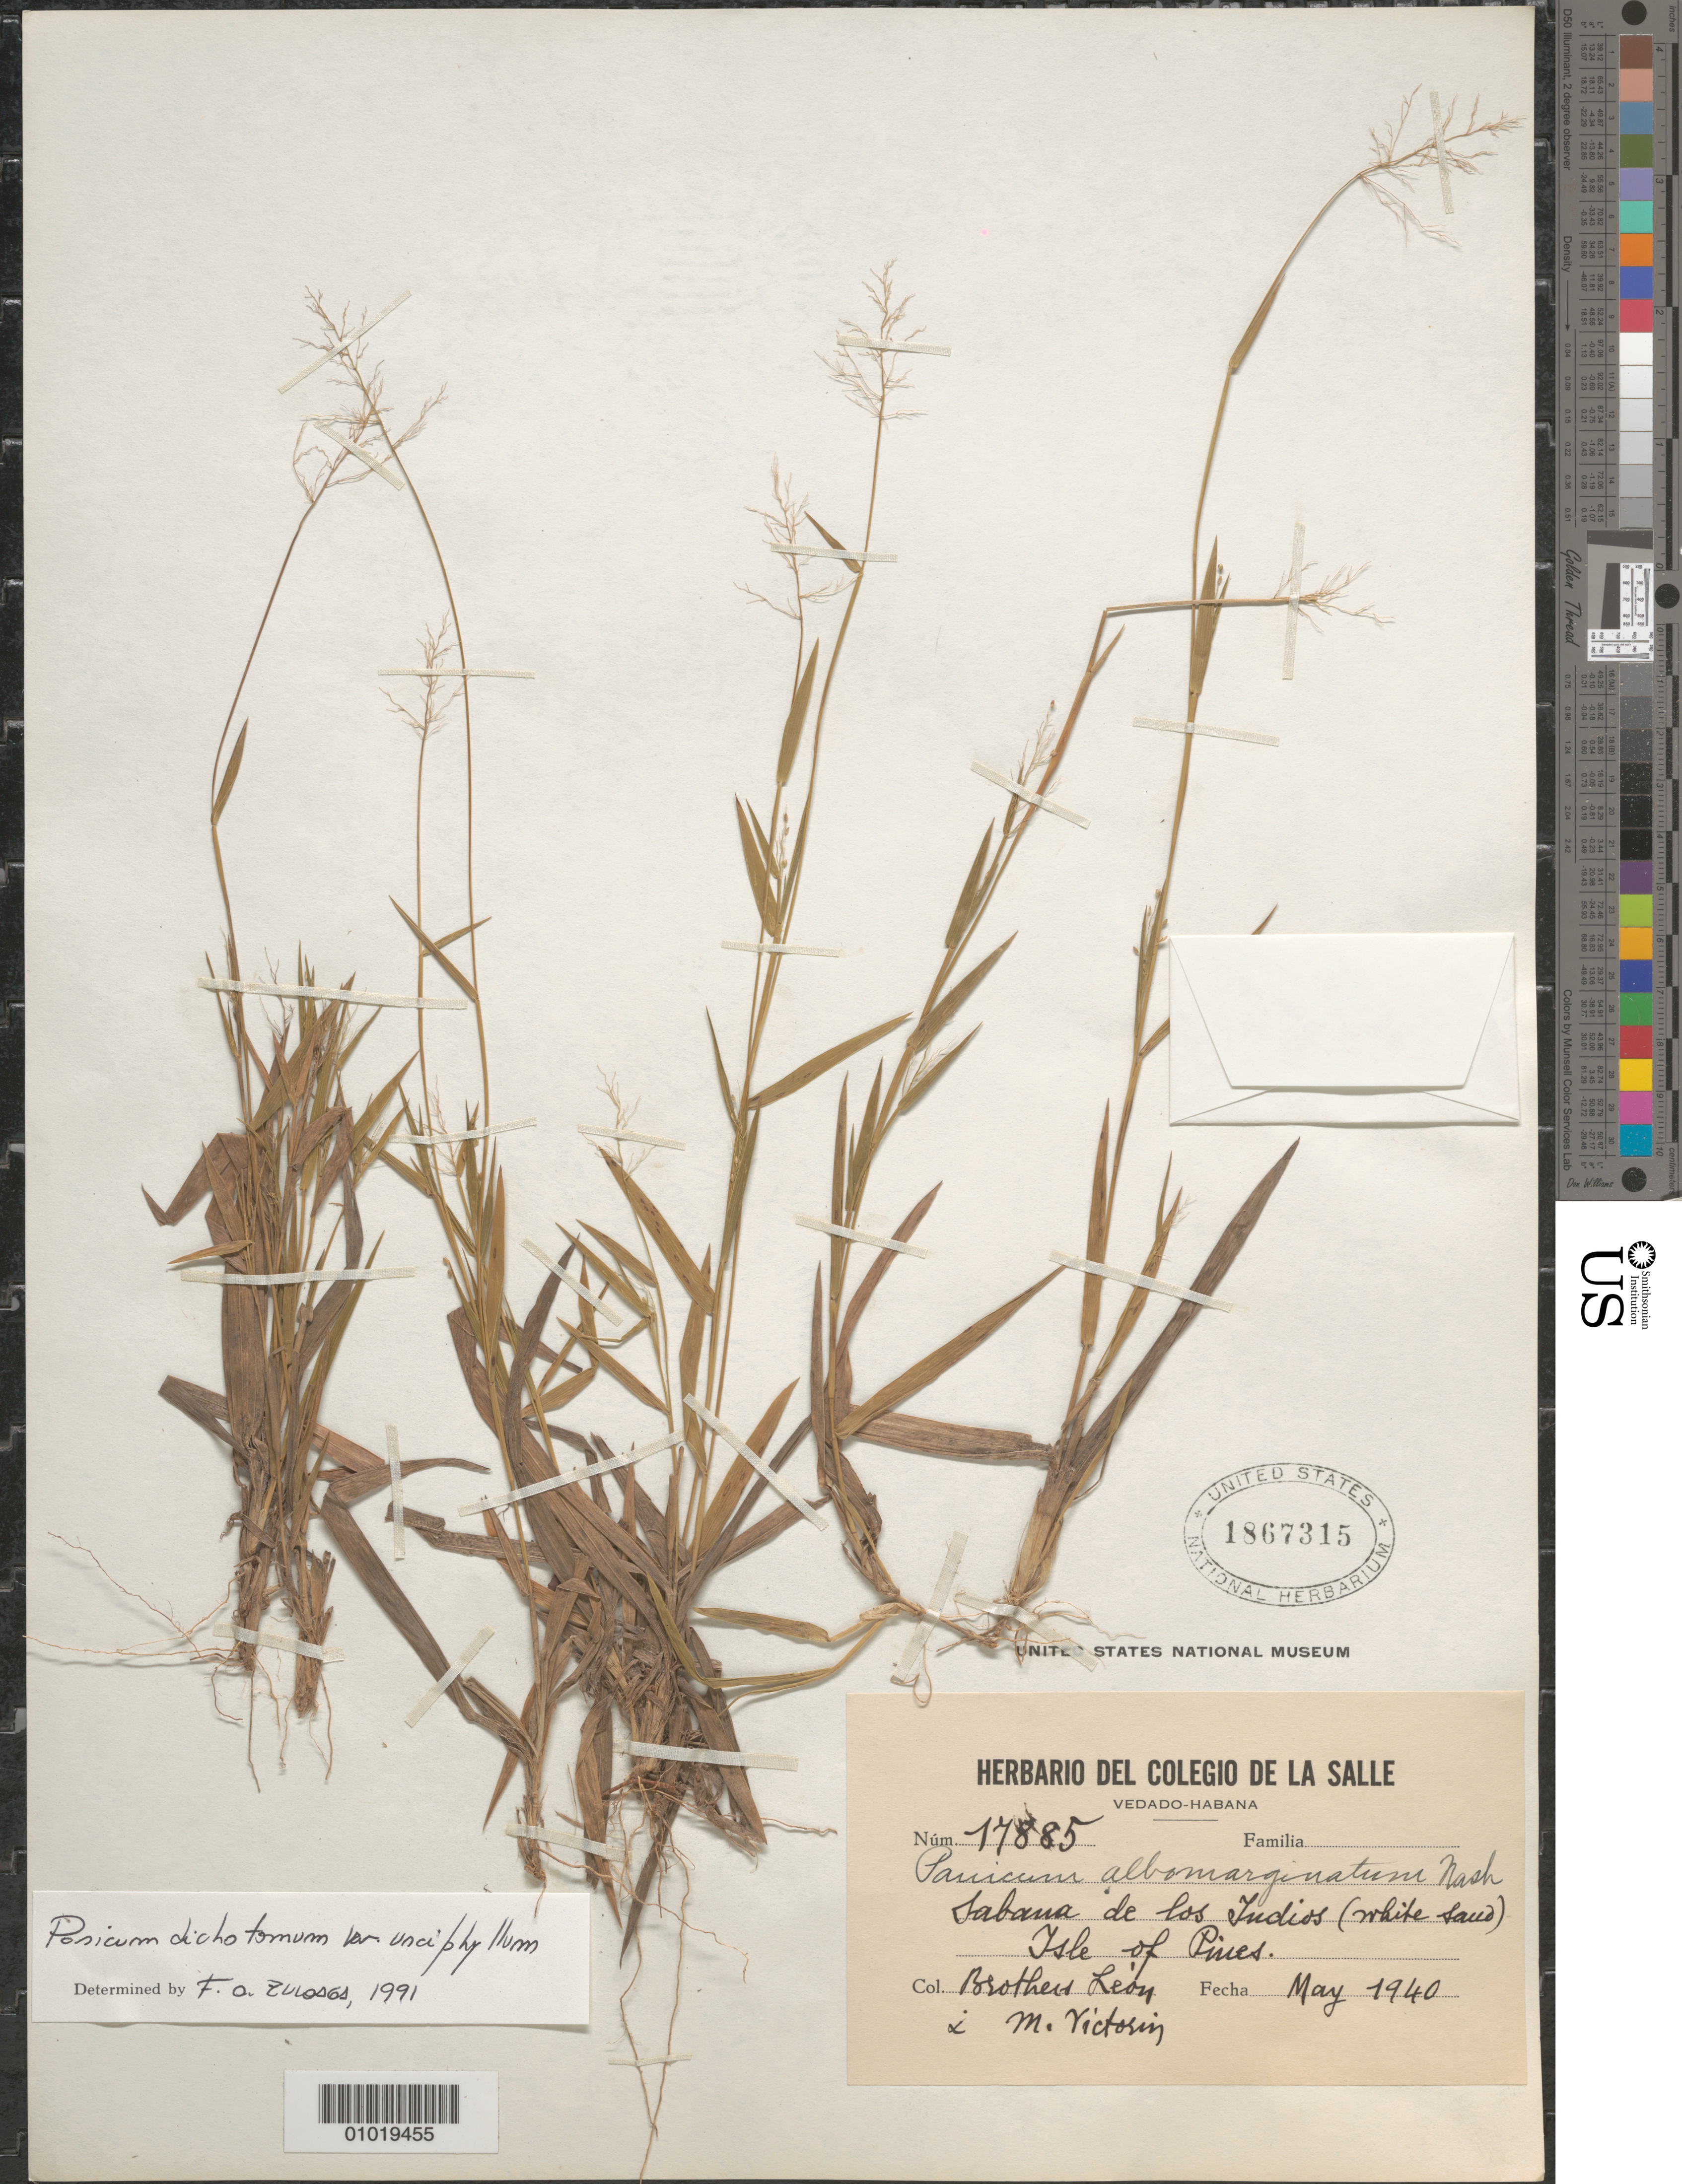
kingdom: Plantae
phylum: Tracheophyta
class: Liliopsida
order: Poales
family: Poaceae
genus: Panicum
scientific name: Panicum dichotomum var. unciphyllum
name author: (Trin.) Wipff & S.D. Jones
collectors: N. Britton & P. Wilson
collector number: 14283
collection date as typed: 12 Feb 1916 to 22 Mar 1016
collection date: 1916-02-12/1916-03-22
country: Cuba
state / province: Isla de la Juventud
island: Isla de la Juventud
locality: San Pedro and vic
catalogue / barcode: US 1867315